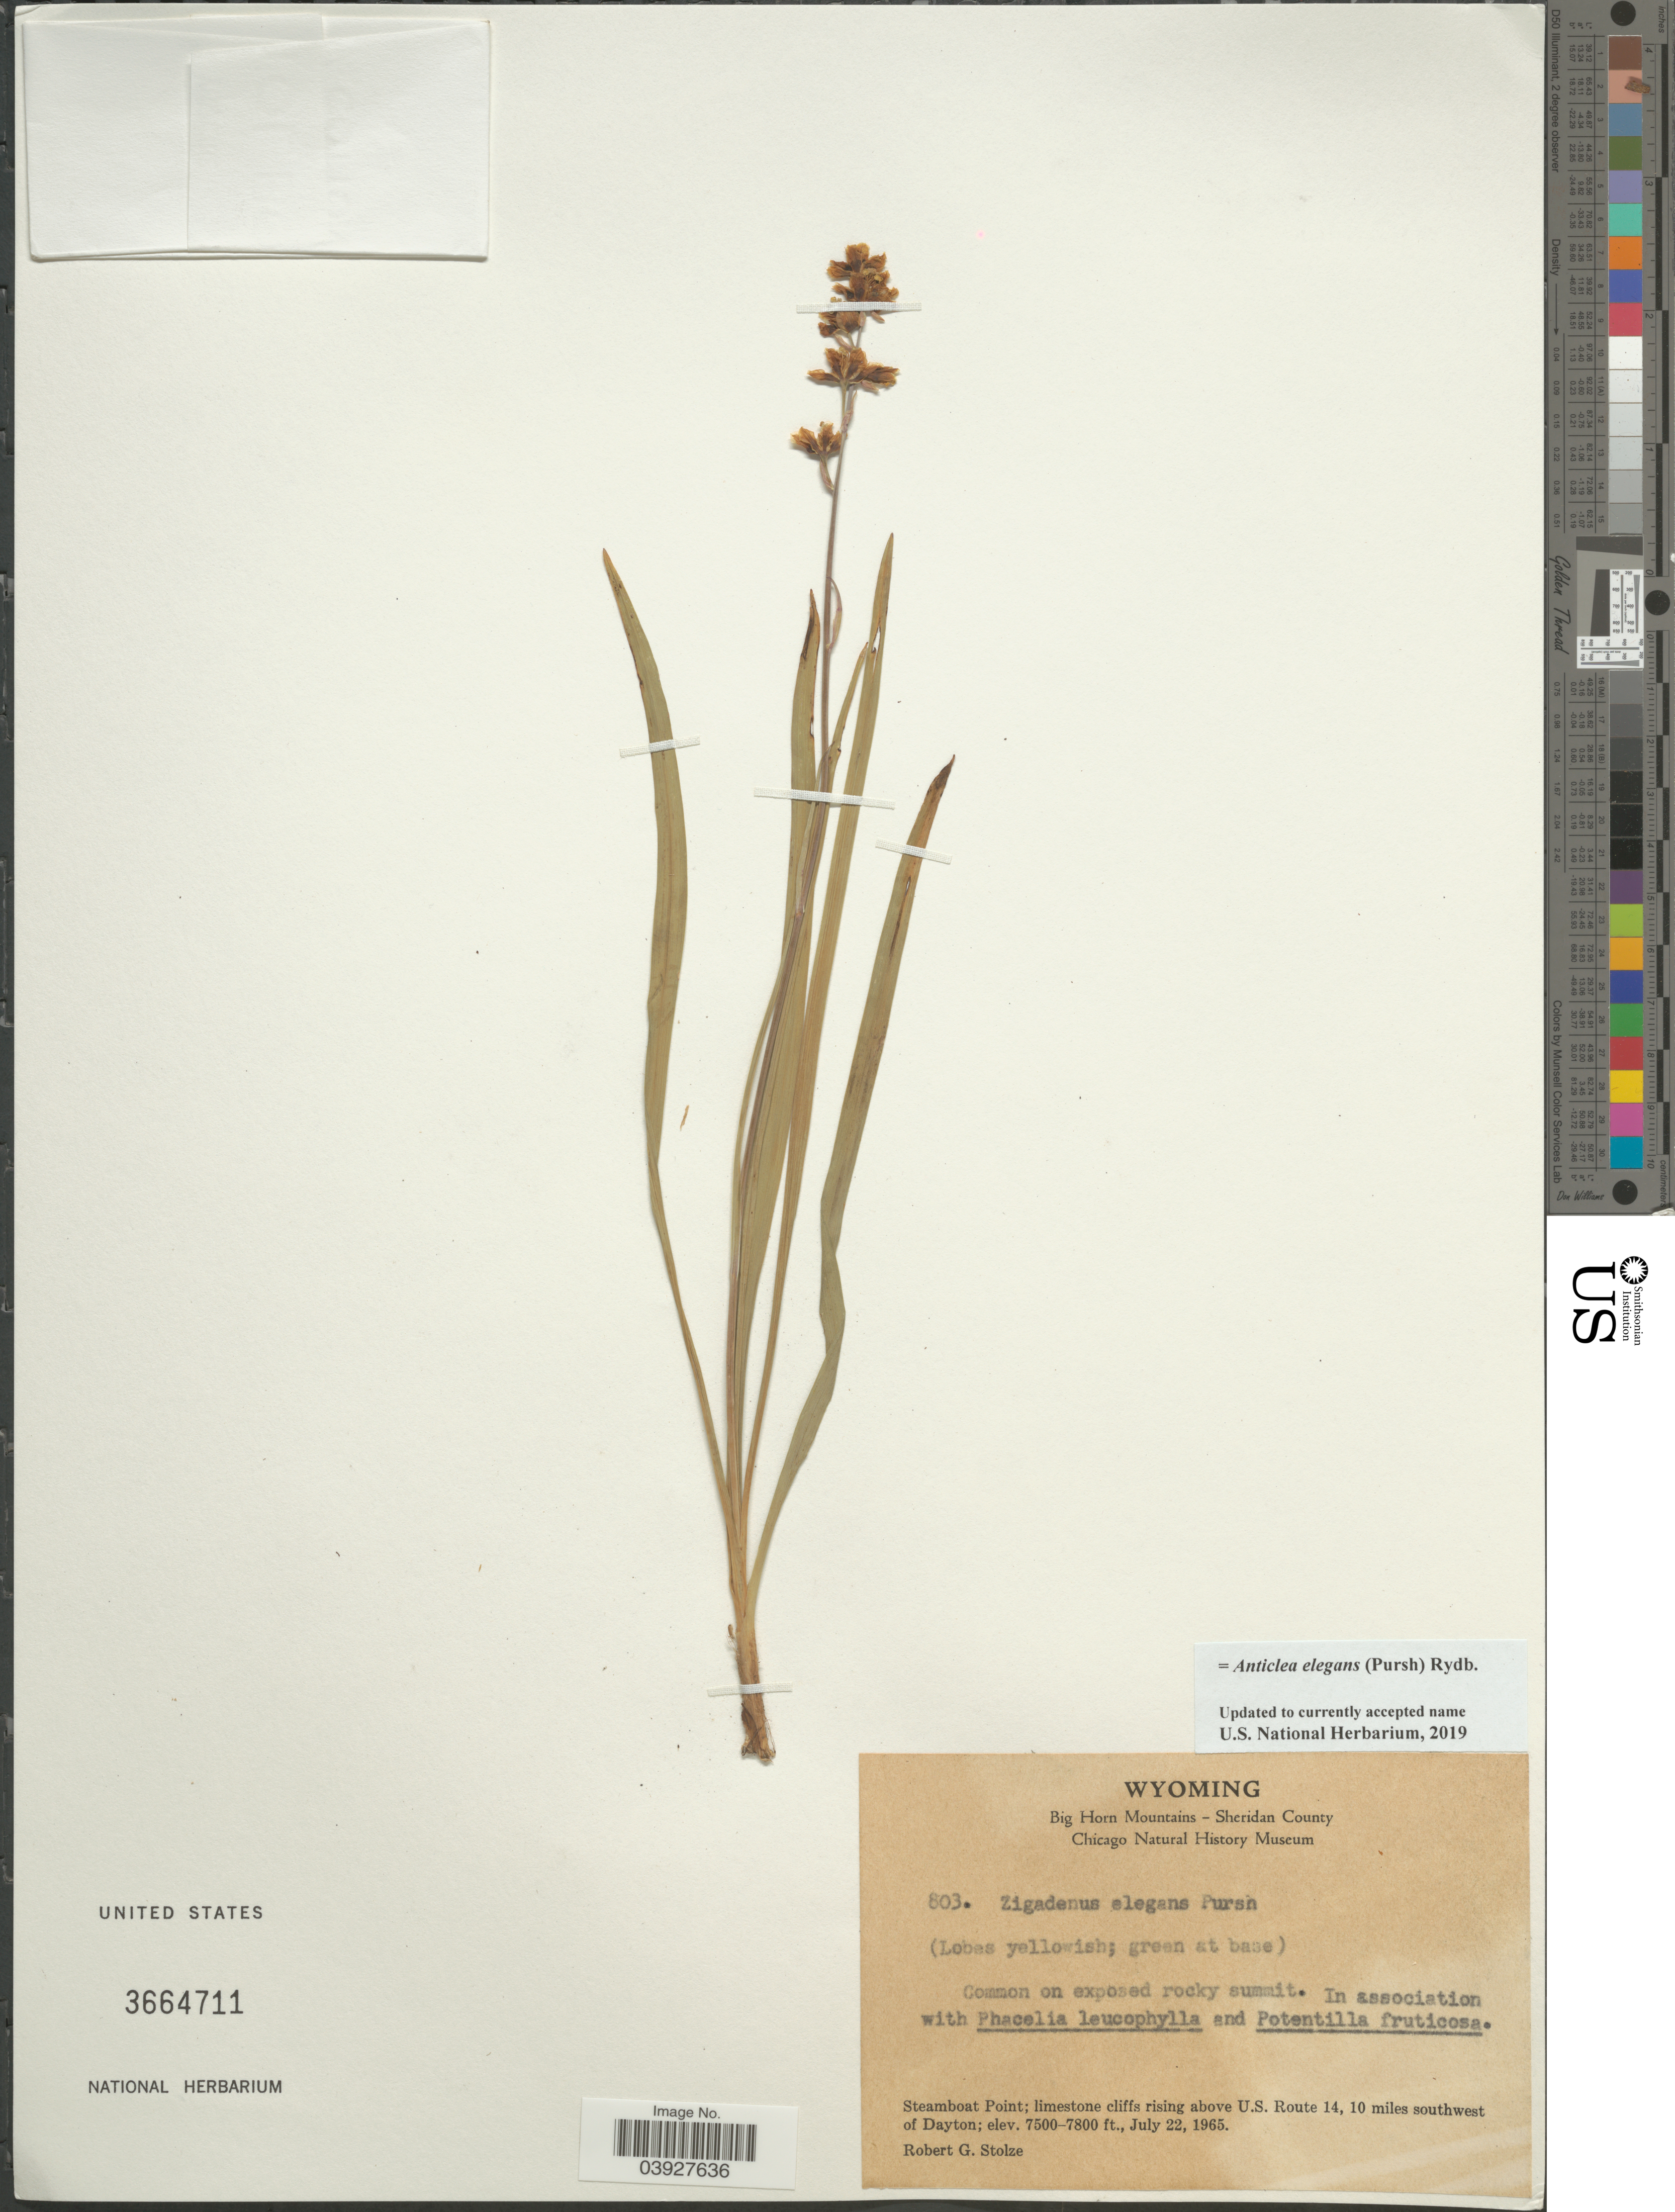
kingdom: Plantae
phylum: Tracheophyta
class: Liliopsida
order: Liliales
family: Melanthiaceae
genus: Anticlea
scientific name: Anticlea elegans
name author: (Pursh) Rydb.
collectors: R. G. Stolze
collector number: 803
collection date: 1965-07-22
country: United States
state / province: Wyoming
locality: Big Horn Mountains - Sheridan County. On exposed rocky summit. Steamboat Point; limestone cliffs rising above U.S. Route 14, 10 miles southwest of Dayton.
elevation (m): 2286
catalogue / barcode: US 3664711